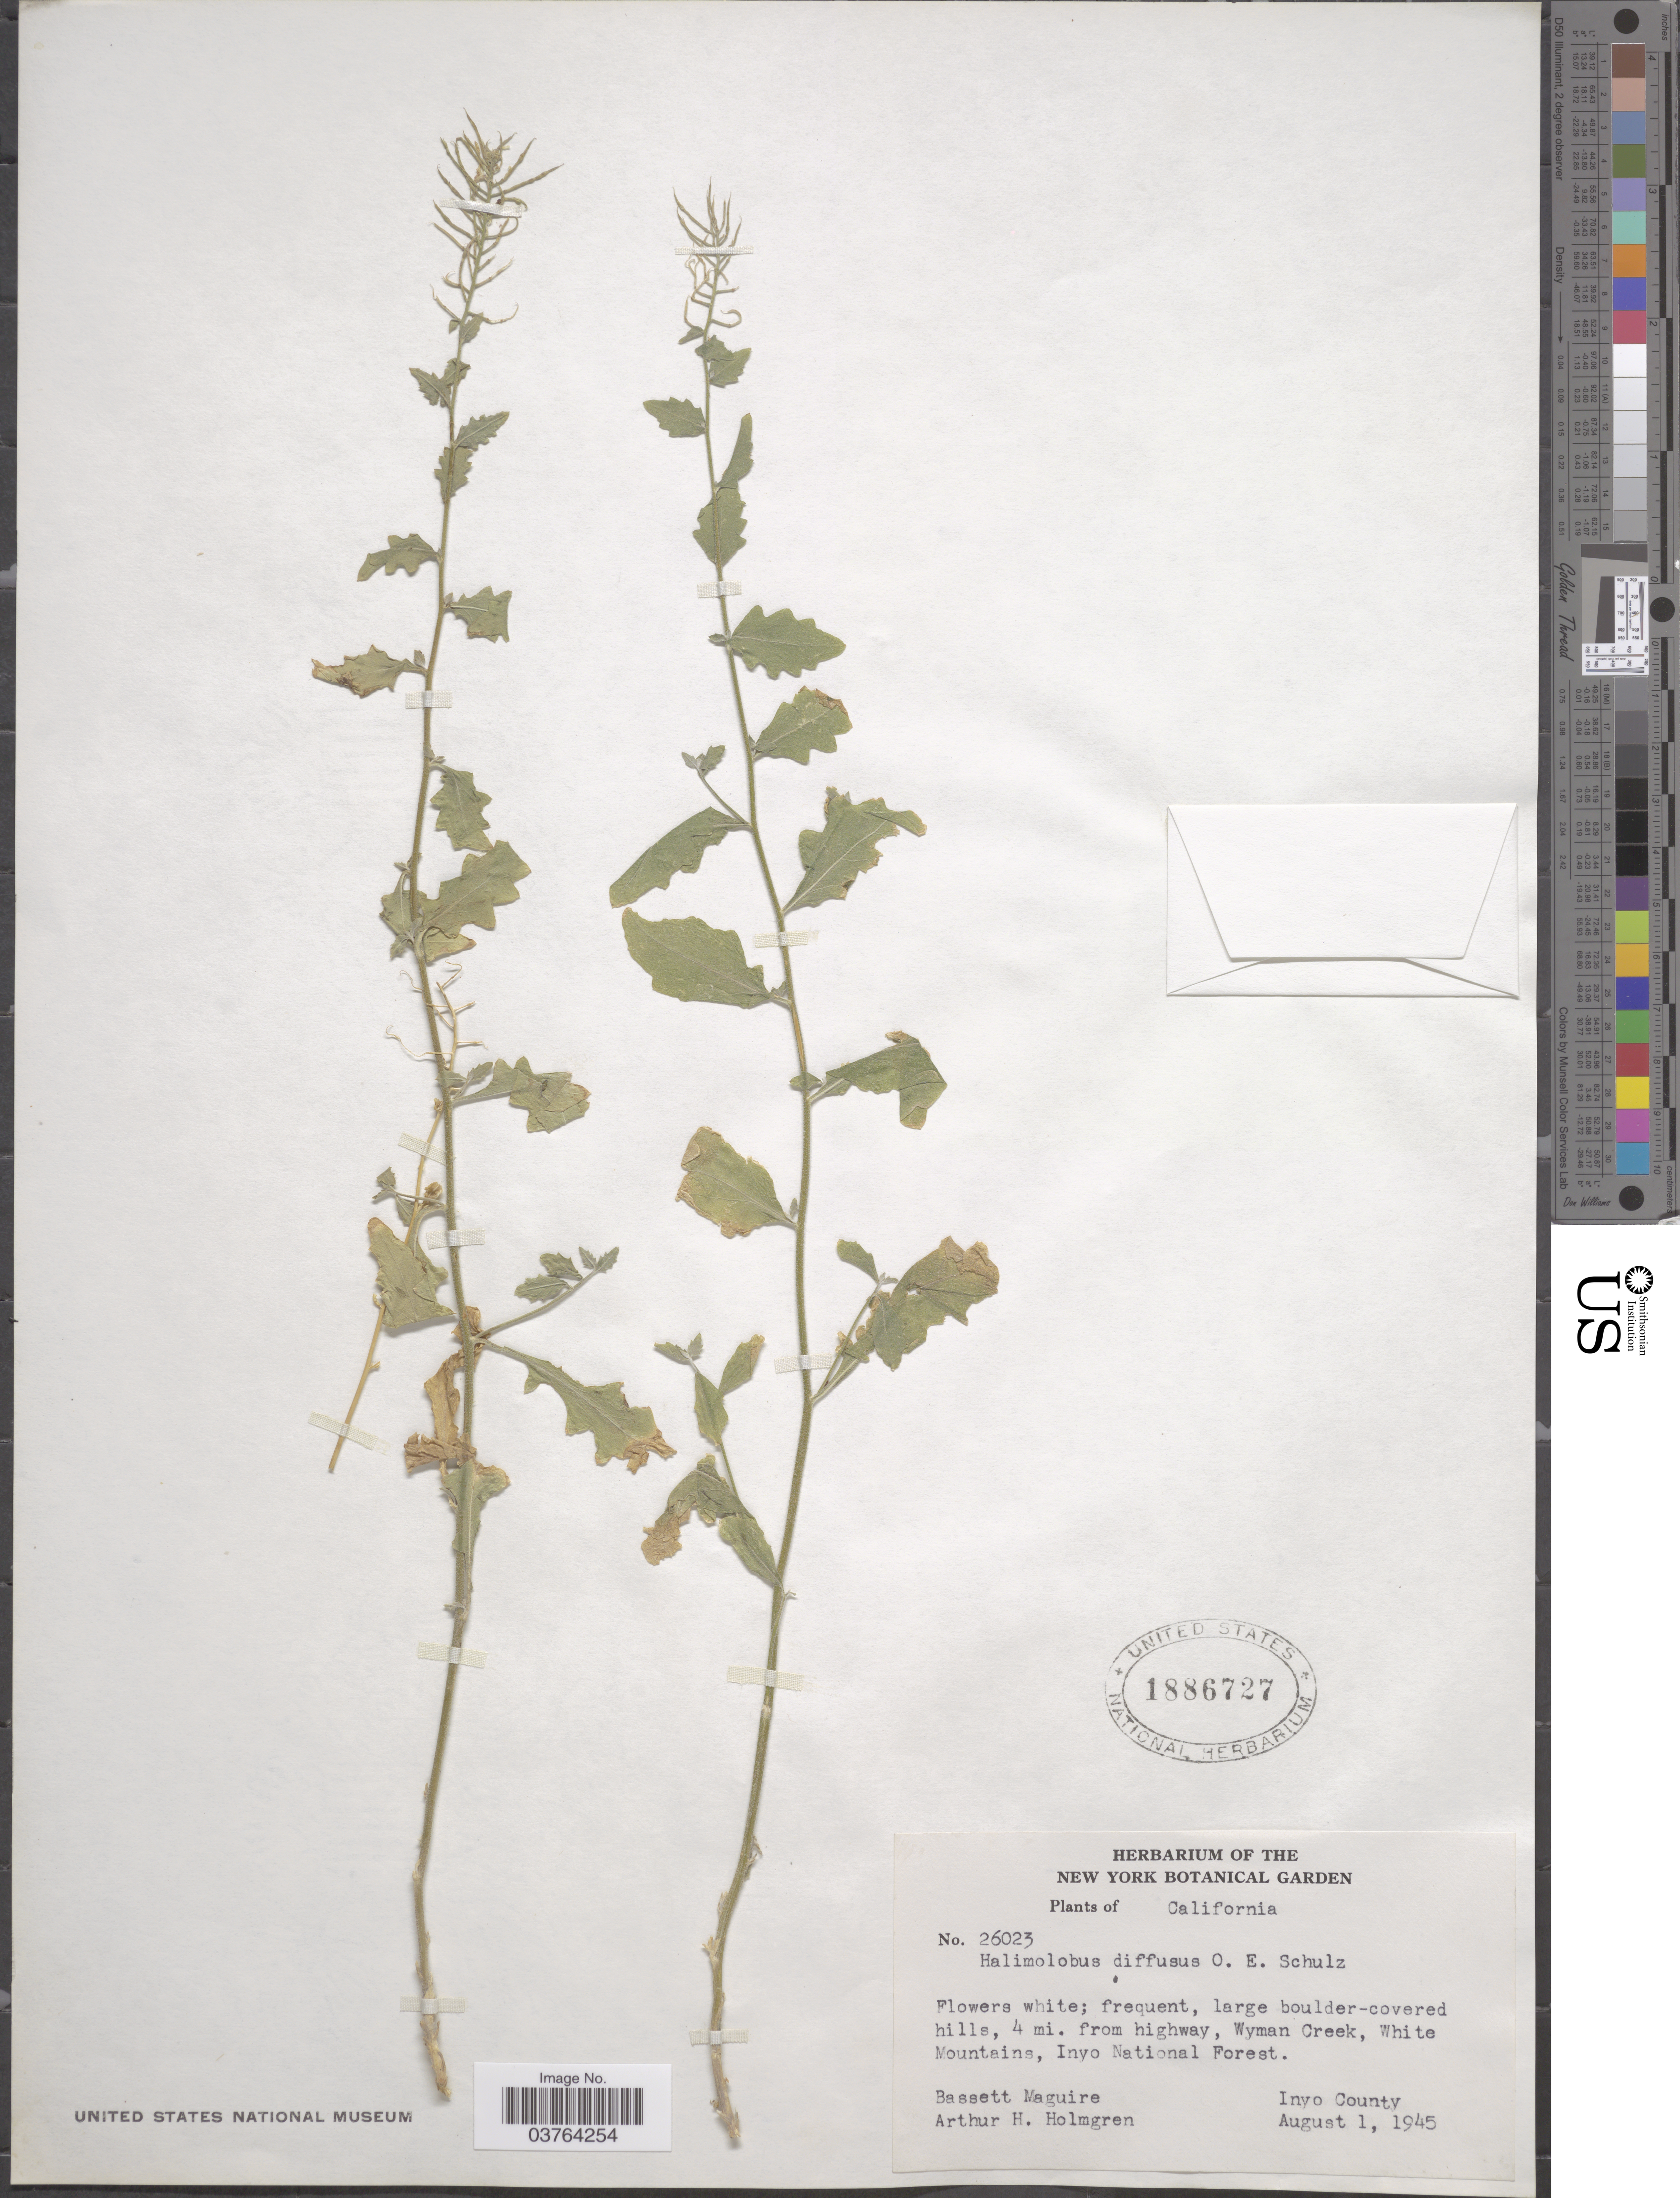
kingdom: Plantae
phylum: Tracheophyta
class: Magnoliopsida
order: Brassicales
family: Brassicaceae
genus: Halimolobos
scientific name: Halimolobos diffusa var. jaegeri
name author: (A. Gray) Rollins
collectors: B. Maguire & A. H. Holmgren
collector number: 26023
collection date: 1945-08-01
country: United States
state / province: California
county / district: Inyo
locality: Large boulder-covered hills, 4 mi. from highway, Wyman Creek, White Mountains, Inyo National Forest. Inyo County.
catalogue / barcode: US 1886727